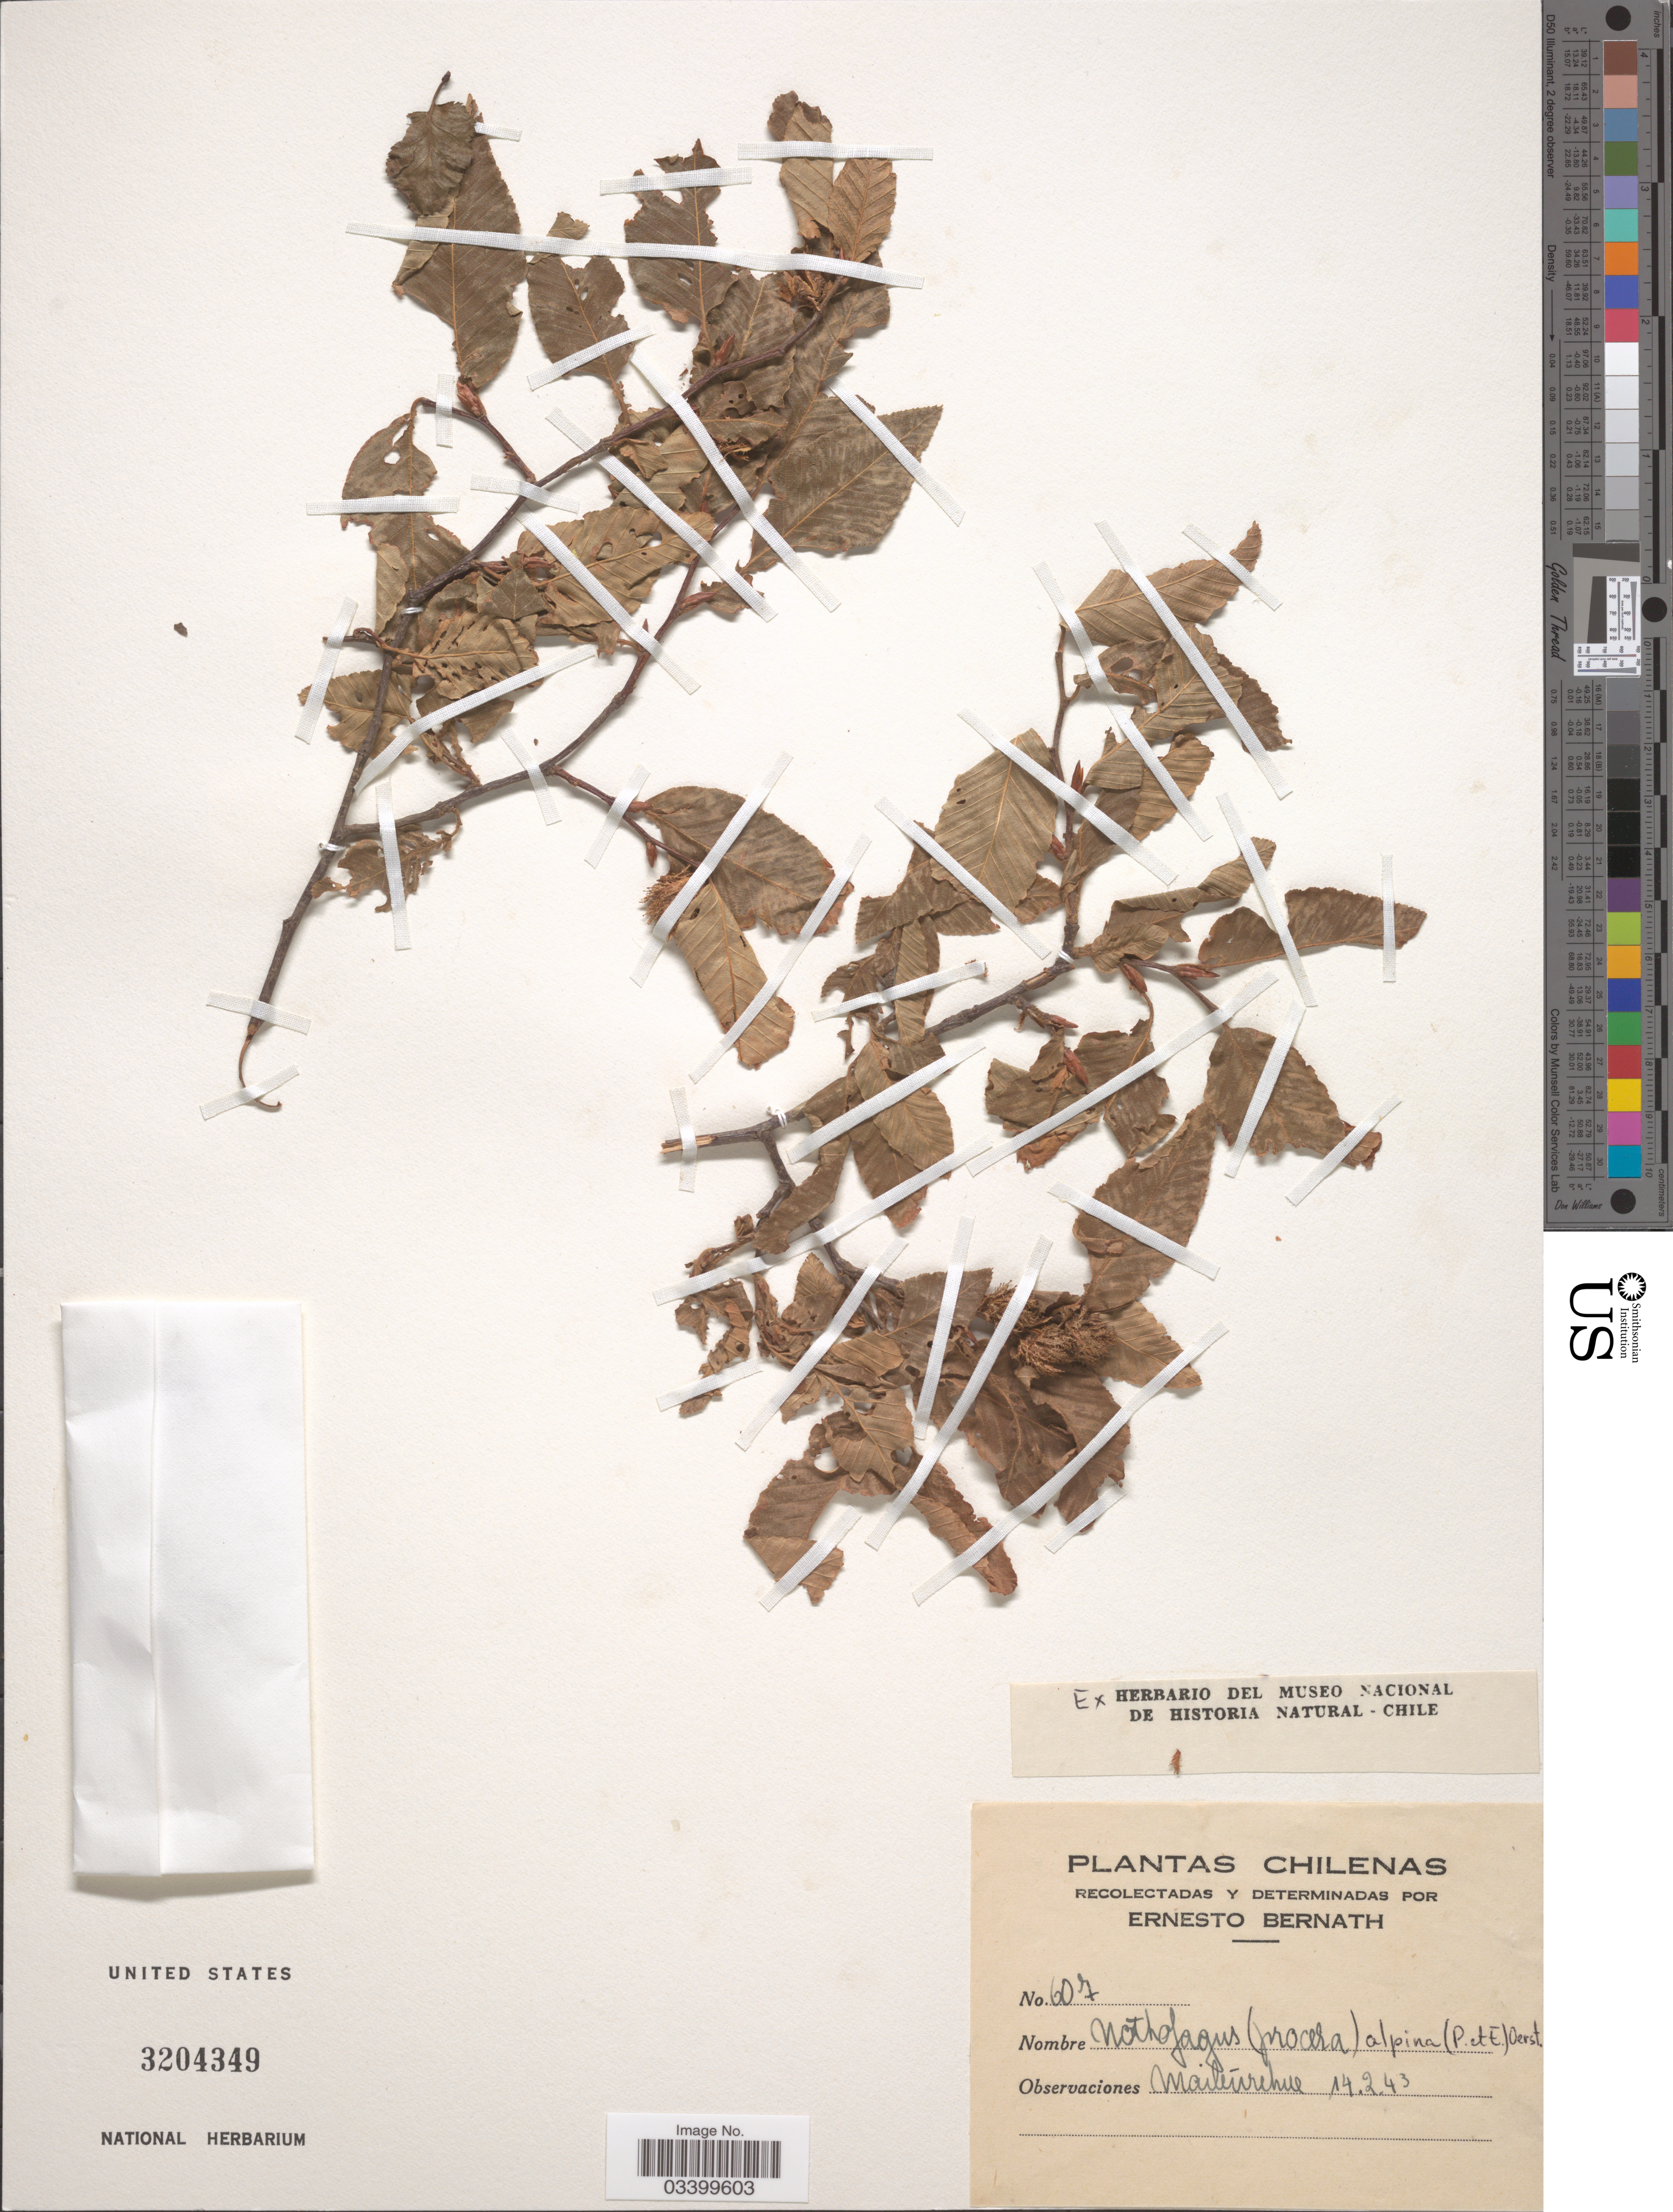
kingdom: Plantae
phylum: Tracheophyta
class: Magnoliopsida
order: Fagales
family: Nothofagaceae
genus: Nothofagus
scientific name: Nothofagus alpina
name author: (Poepp. ex A. DC.) Oerst.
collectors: E. Bernath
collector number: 607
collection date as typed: Transcribed d/m/y: 14/2/43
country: Chile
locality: Maitenrehue.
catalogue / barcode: US 3204349